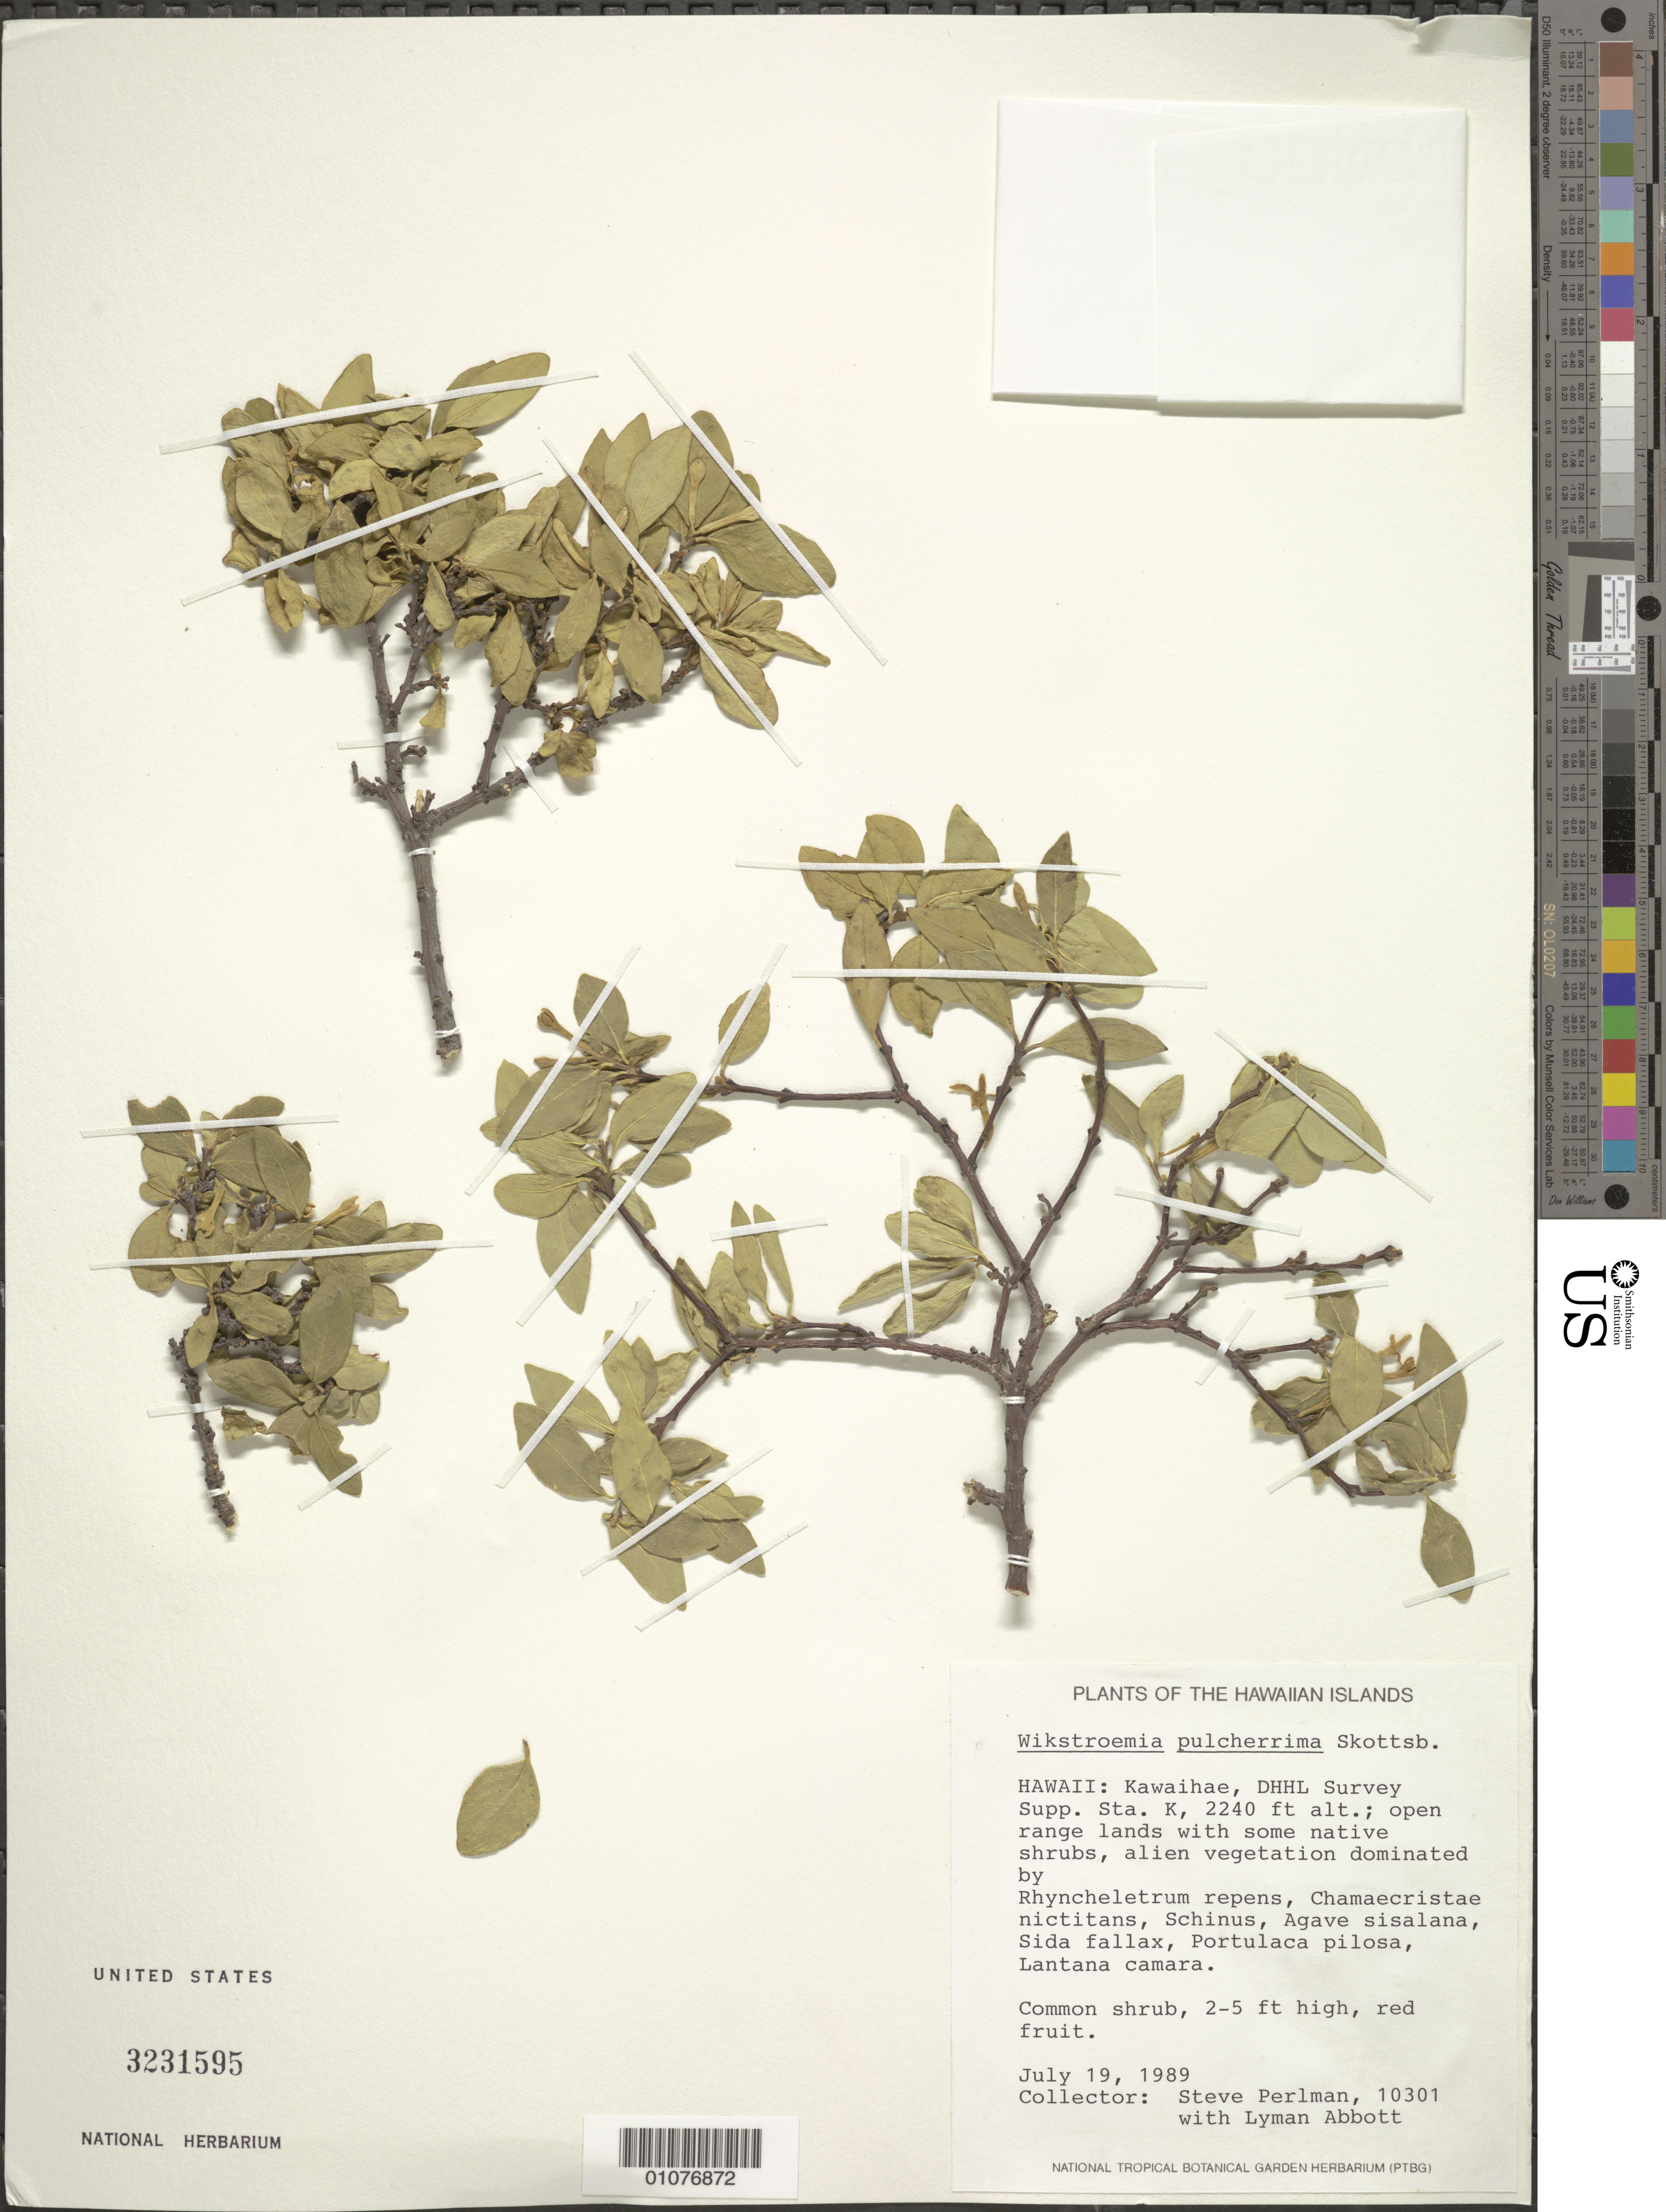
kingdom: Plantae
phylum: Tracheophyta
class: Magnoliopsida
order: Malvales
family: Thymelaeaceae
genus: Wikstroemia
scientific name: Wikstroemia pulcherrima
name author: Skottsb.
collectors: S. P. Perlman & L. Abbott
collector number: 10301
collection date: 1989-07-19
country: United States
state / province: Hawaii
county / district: Hawaii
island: Hawaii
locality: Kawaihae, DHHL Survey Supp. Sta. K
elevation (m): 683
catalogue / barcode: US 3231595